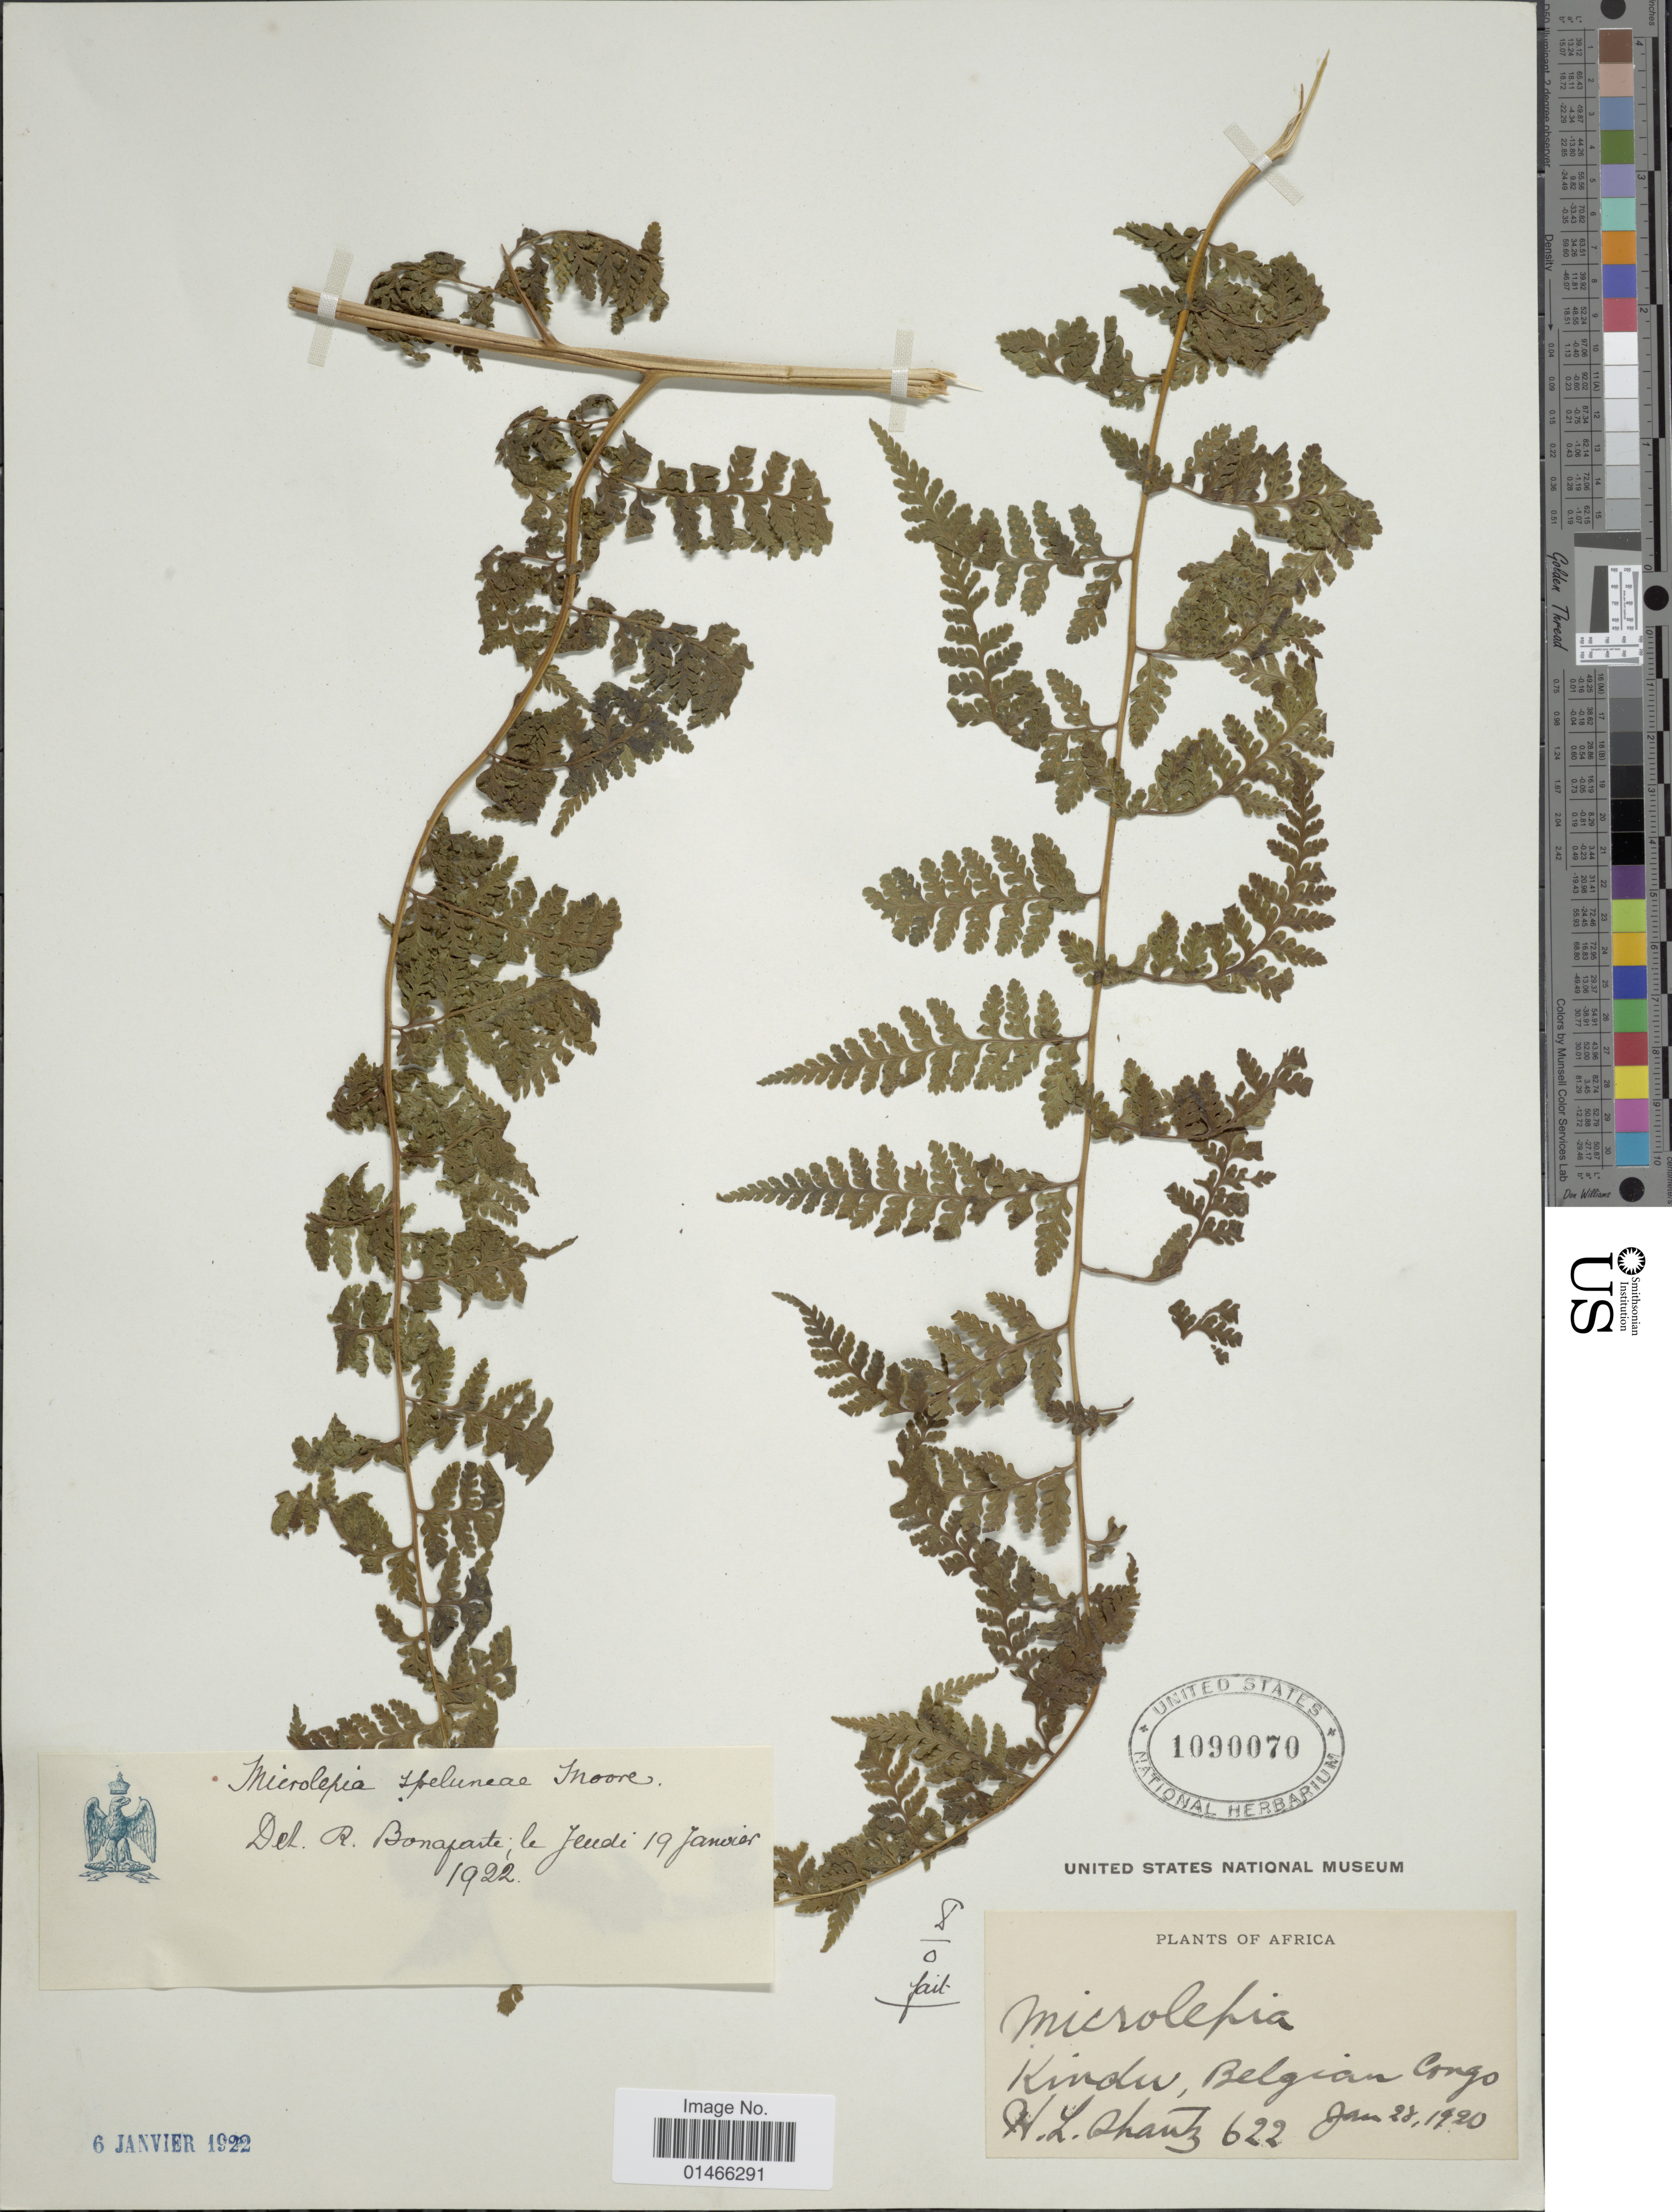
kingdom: Plantae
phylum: Tracheophyta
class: Polypodiopsida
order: Polypodiales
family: Dennstaedtiaceae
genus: Microlepia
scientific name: Microlepia speluncae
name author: (L.) T. Moore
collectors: H. Shantz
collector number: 622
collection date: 1920-01-28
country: Congo, Democratic Republic of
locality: Kindu, Belgian Congo.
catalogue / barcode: US 1090070